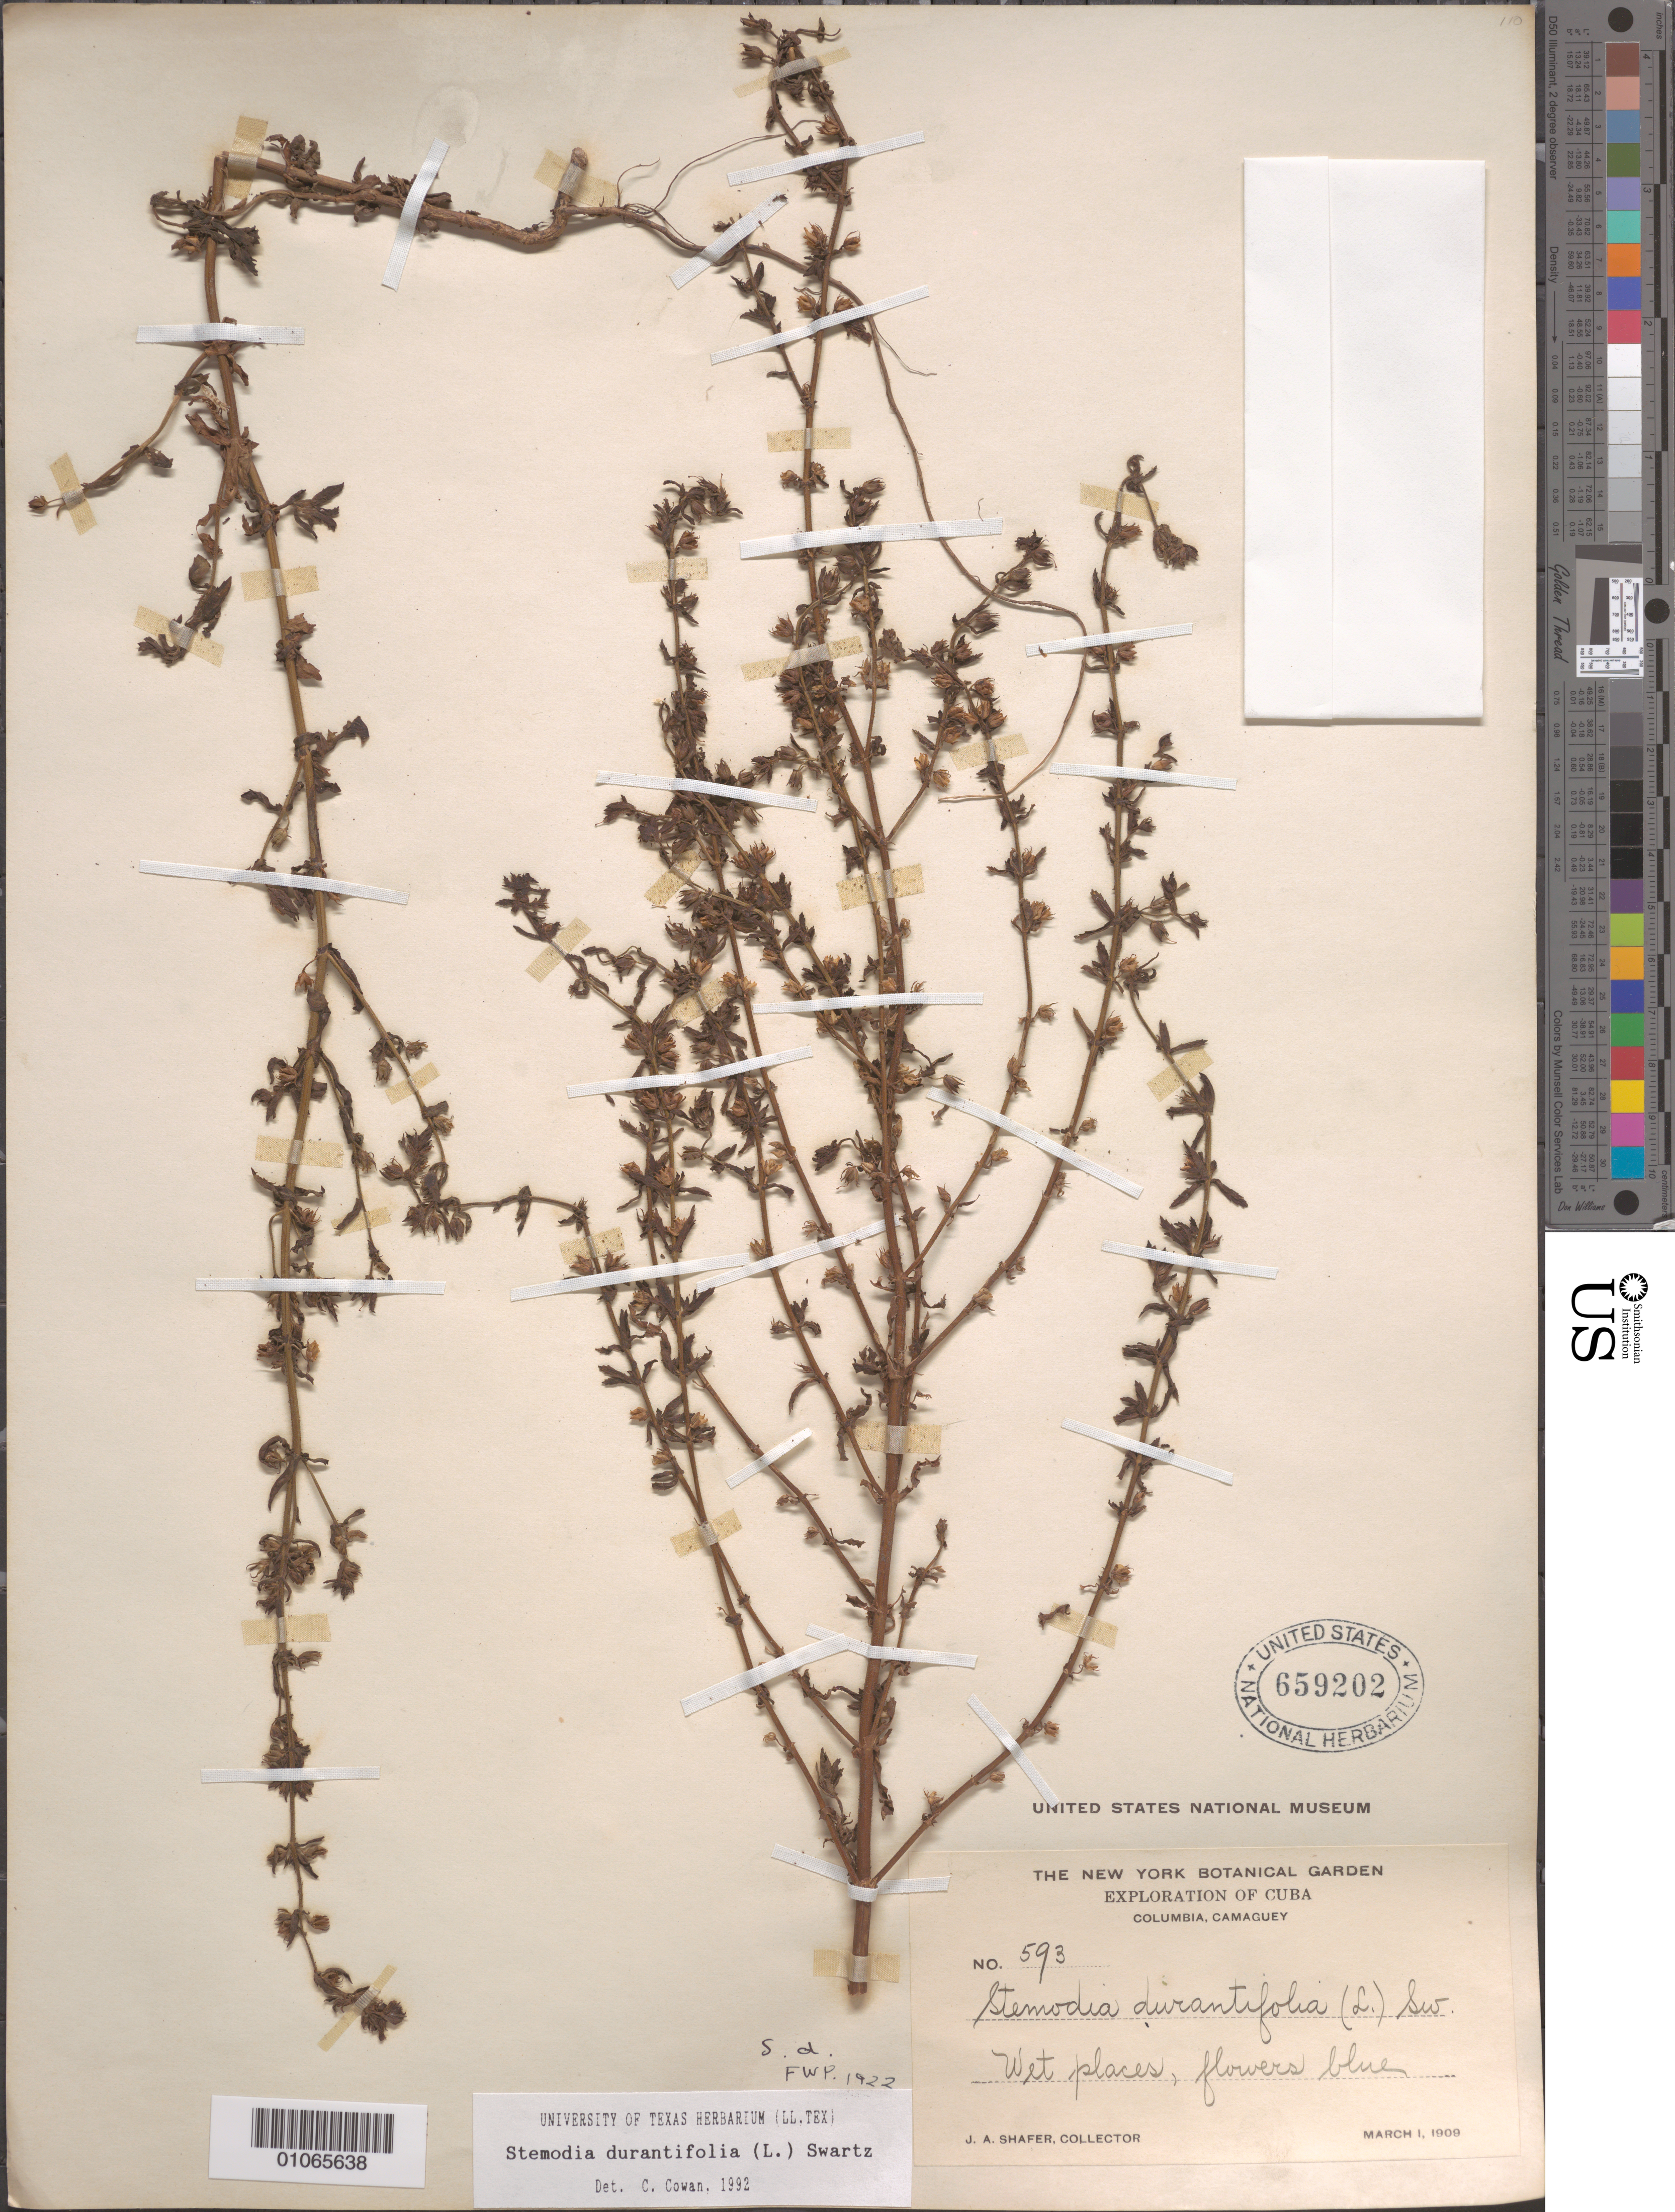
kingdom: Plantae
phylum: Tracheophyta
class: Magnoliopsida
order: Lamiales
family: Plantaginaceae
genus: Stemodia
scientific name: Stemodia durantifolia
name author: (L.) Sw.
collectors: J. A. Shafer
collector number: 593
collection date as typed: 01 Mar 1909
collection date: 1909-03-01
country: Cuba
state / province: Camagüey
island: Cuba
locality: Columbia Wet places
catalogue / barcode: US 659202